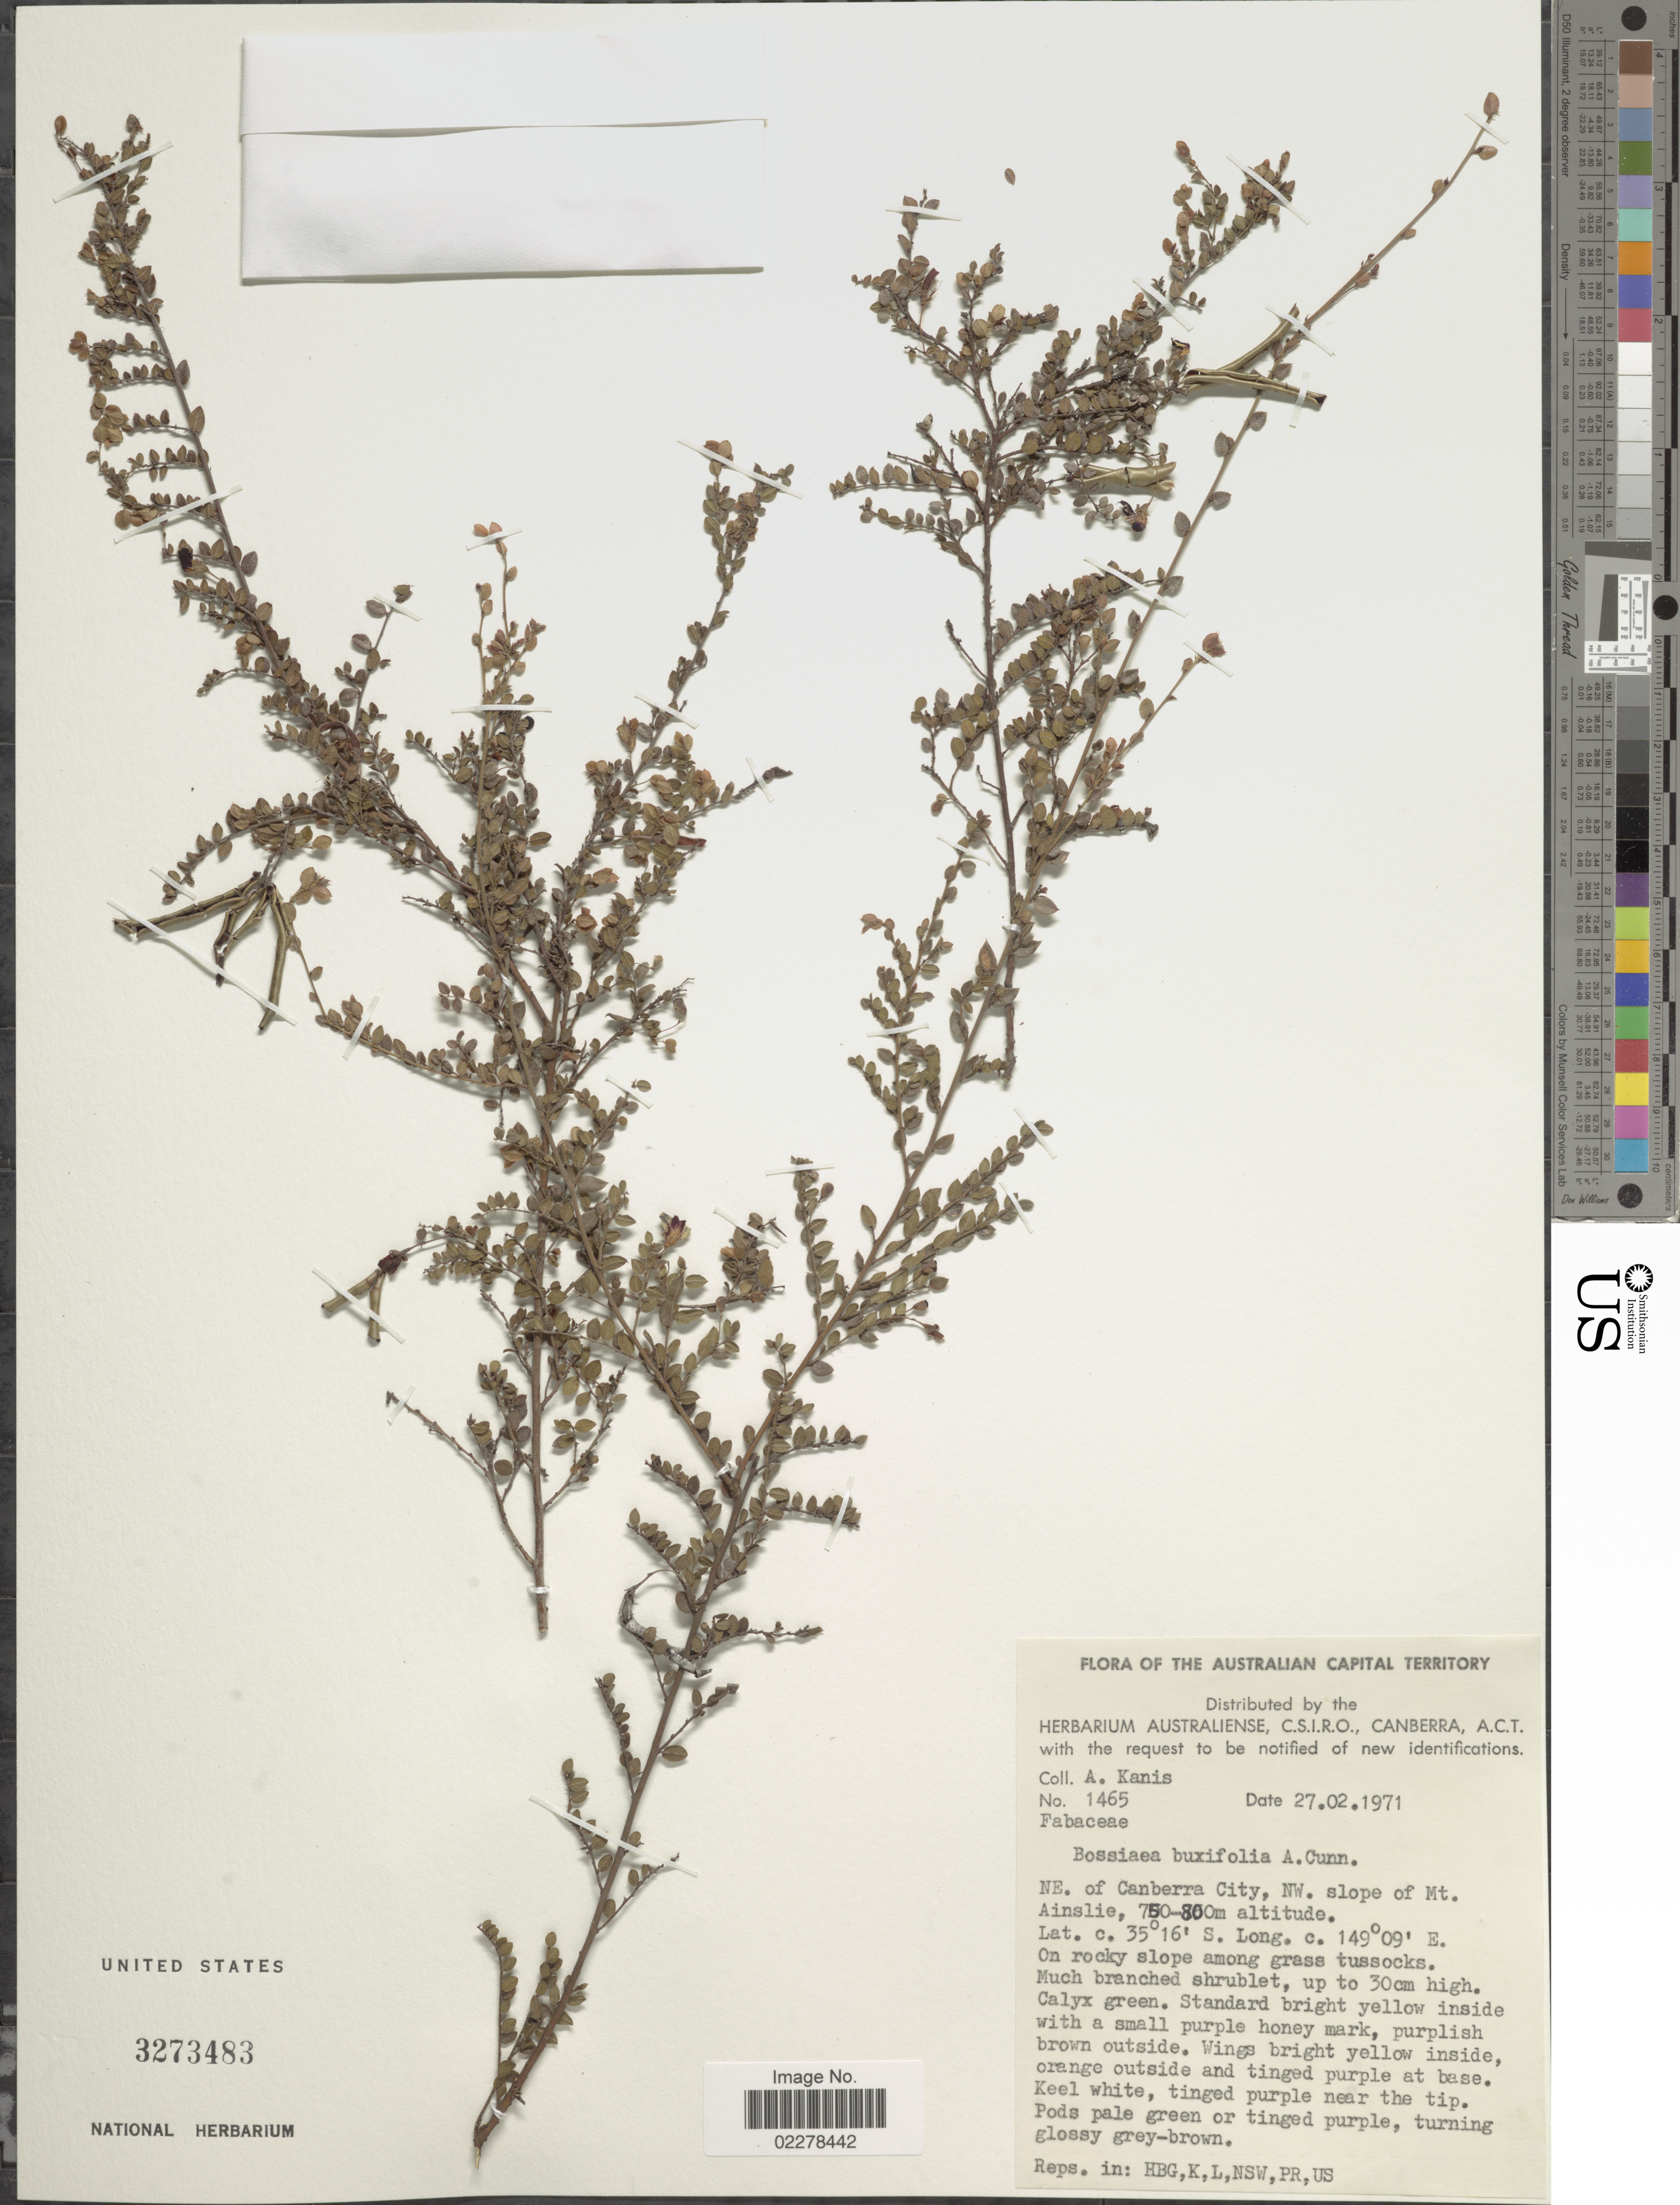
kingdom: Plantae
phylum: Tracheophyta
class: Magnoliopsida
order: Fabales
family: Fabaceae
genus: Bossiaea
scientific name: Bossiaea buxifolia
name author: A. Cunn.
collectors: A. Kanis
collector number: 1465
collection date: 1971-02-27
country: Australia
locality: Australian Capital Territory. NE. of Canberra City, NW. slope of Mt. Ainslie.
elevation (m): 750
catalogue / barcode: US 3273483